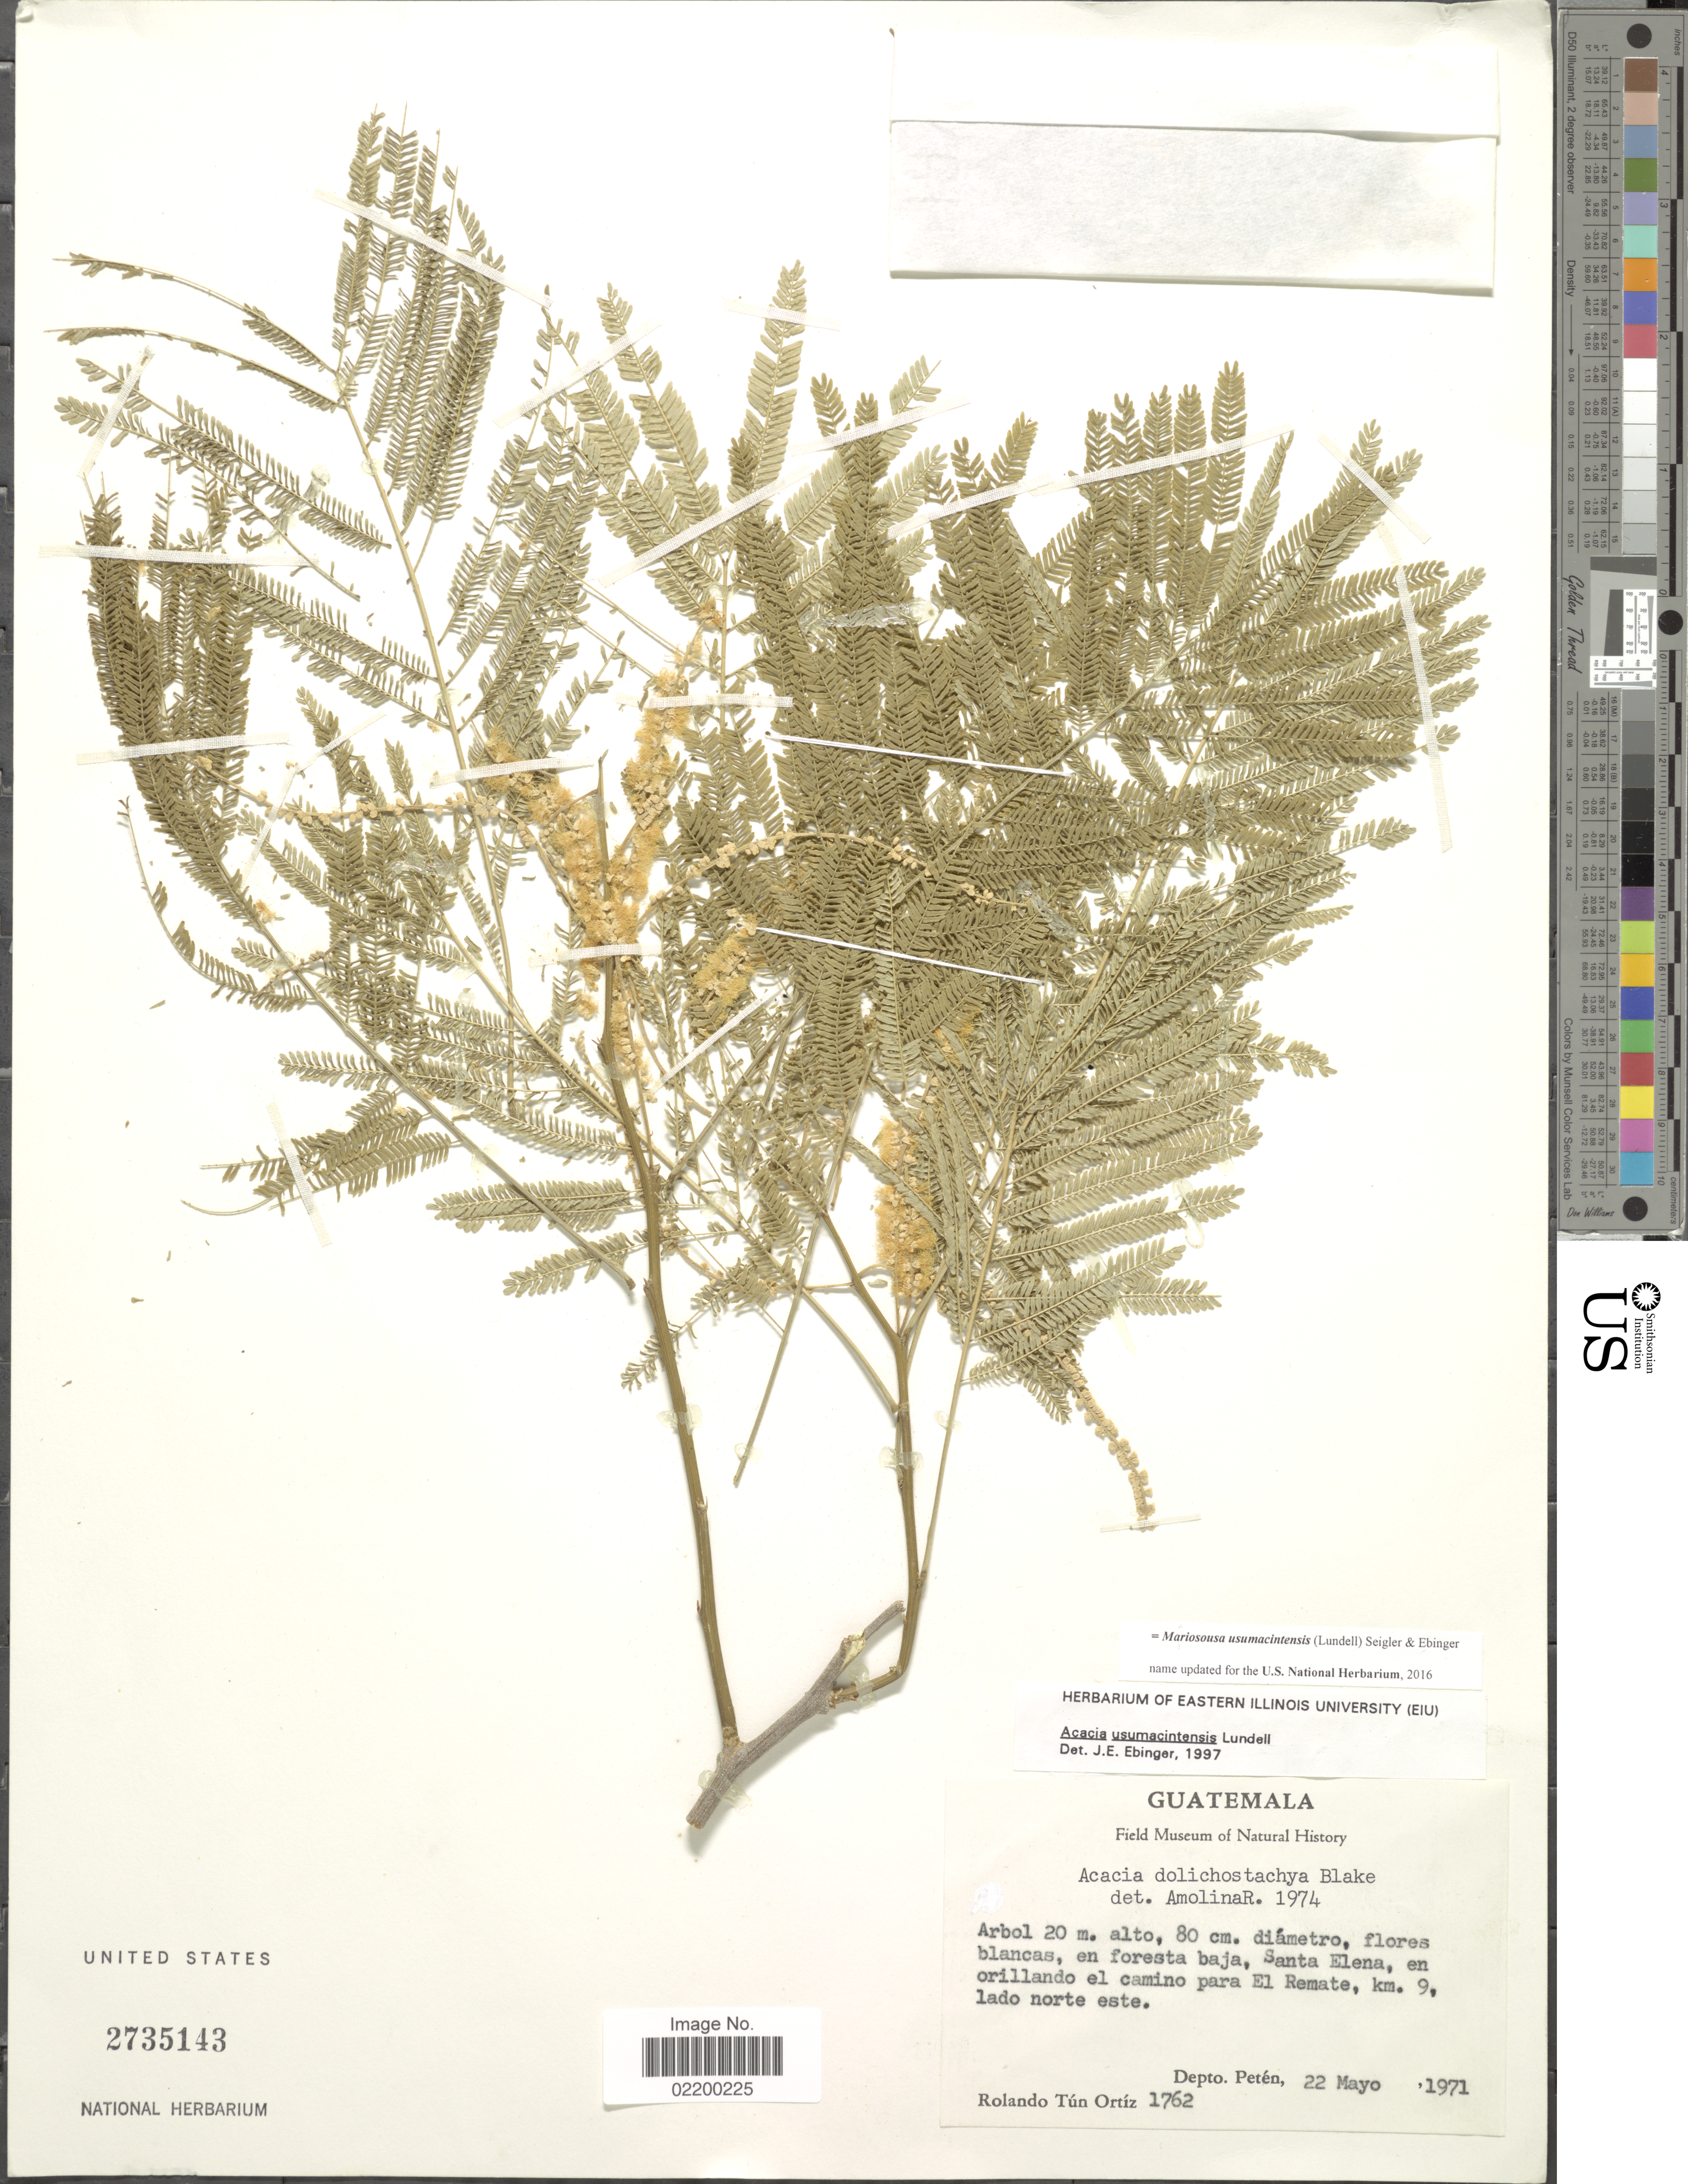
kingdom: Plantae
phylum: Tracheophyta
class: Magnoliopsida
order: Fabales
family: Fabaceae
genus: Mariosousa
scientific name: Mariosousa usumacintensis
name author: (Lundell) Seigler & Ebinger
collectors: R. T. Ortíz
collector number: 1762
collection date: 1971-05-22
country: Guatemala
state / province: El Petén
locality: En foresta baja, Santa Elena, en orillando el camino para El Remate, km9, lado norte este, Depto Petén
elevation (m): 20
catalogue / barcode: US 2735143